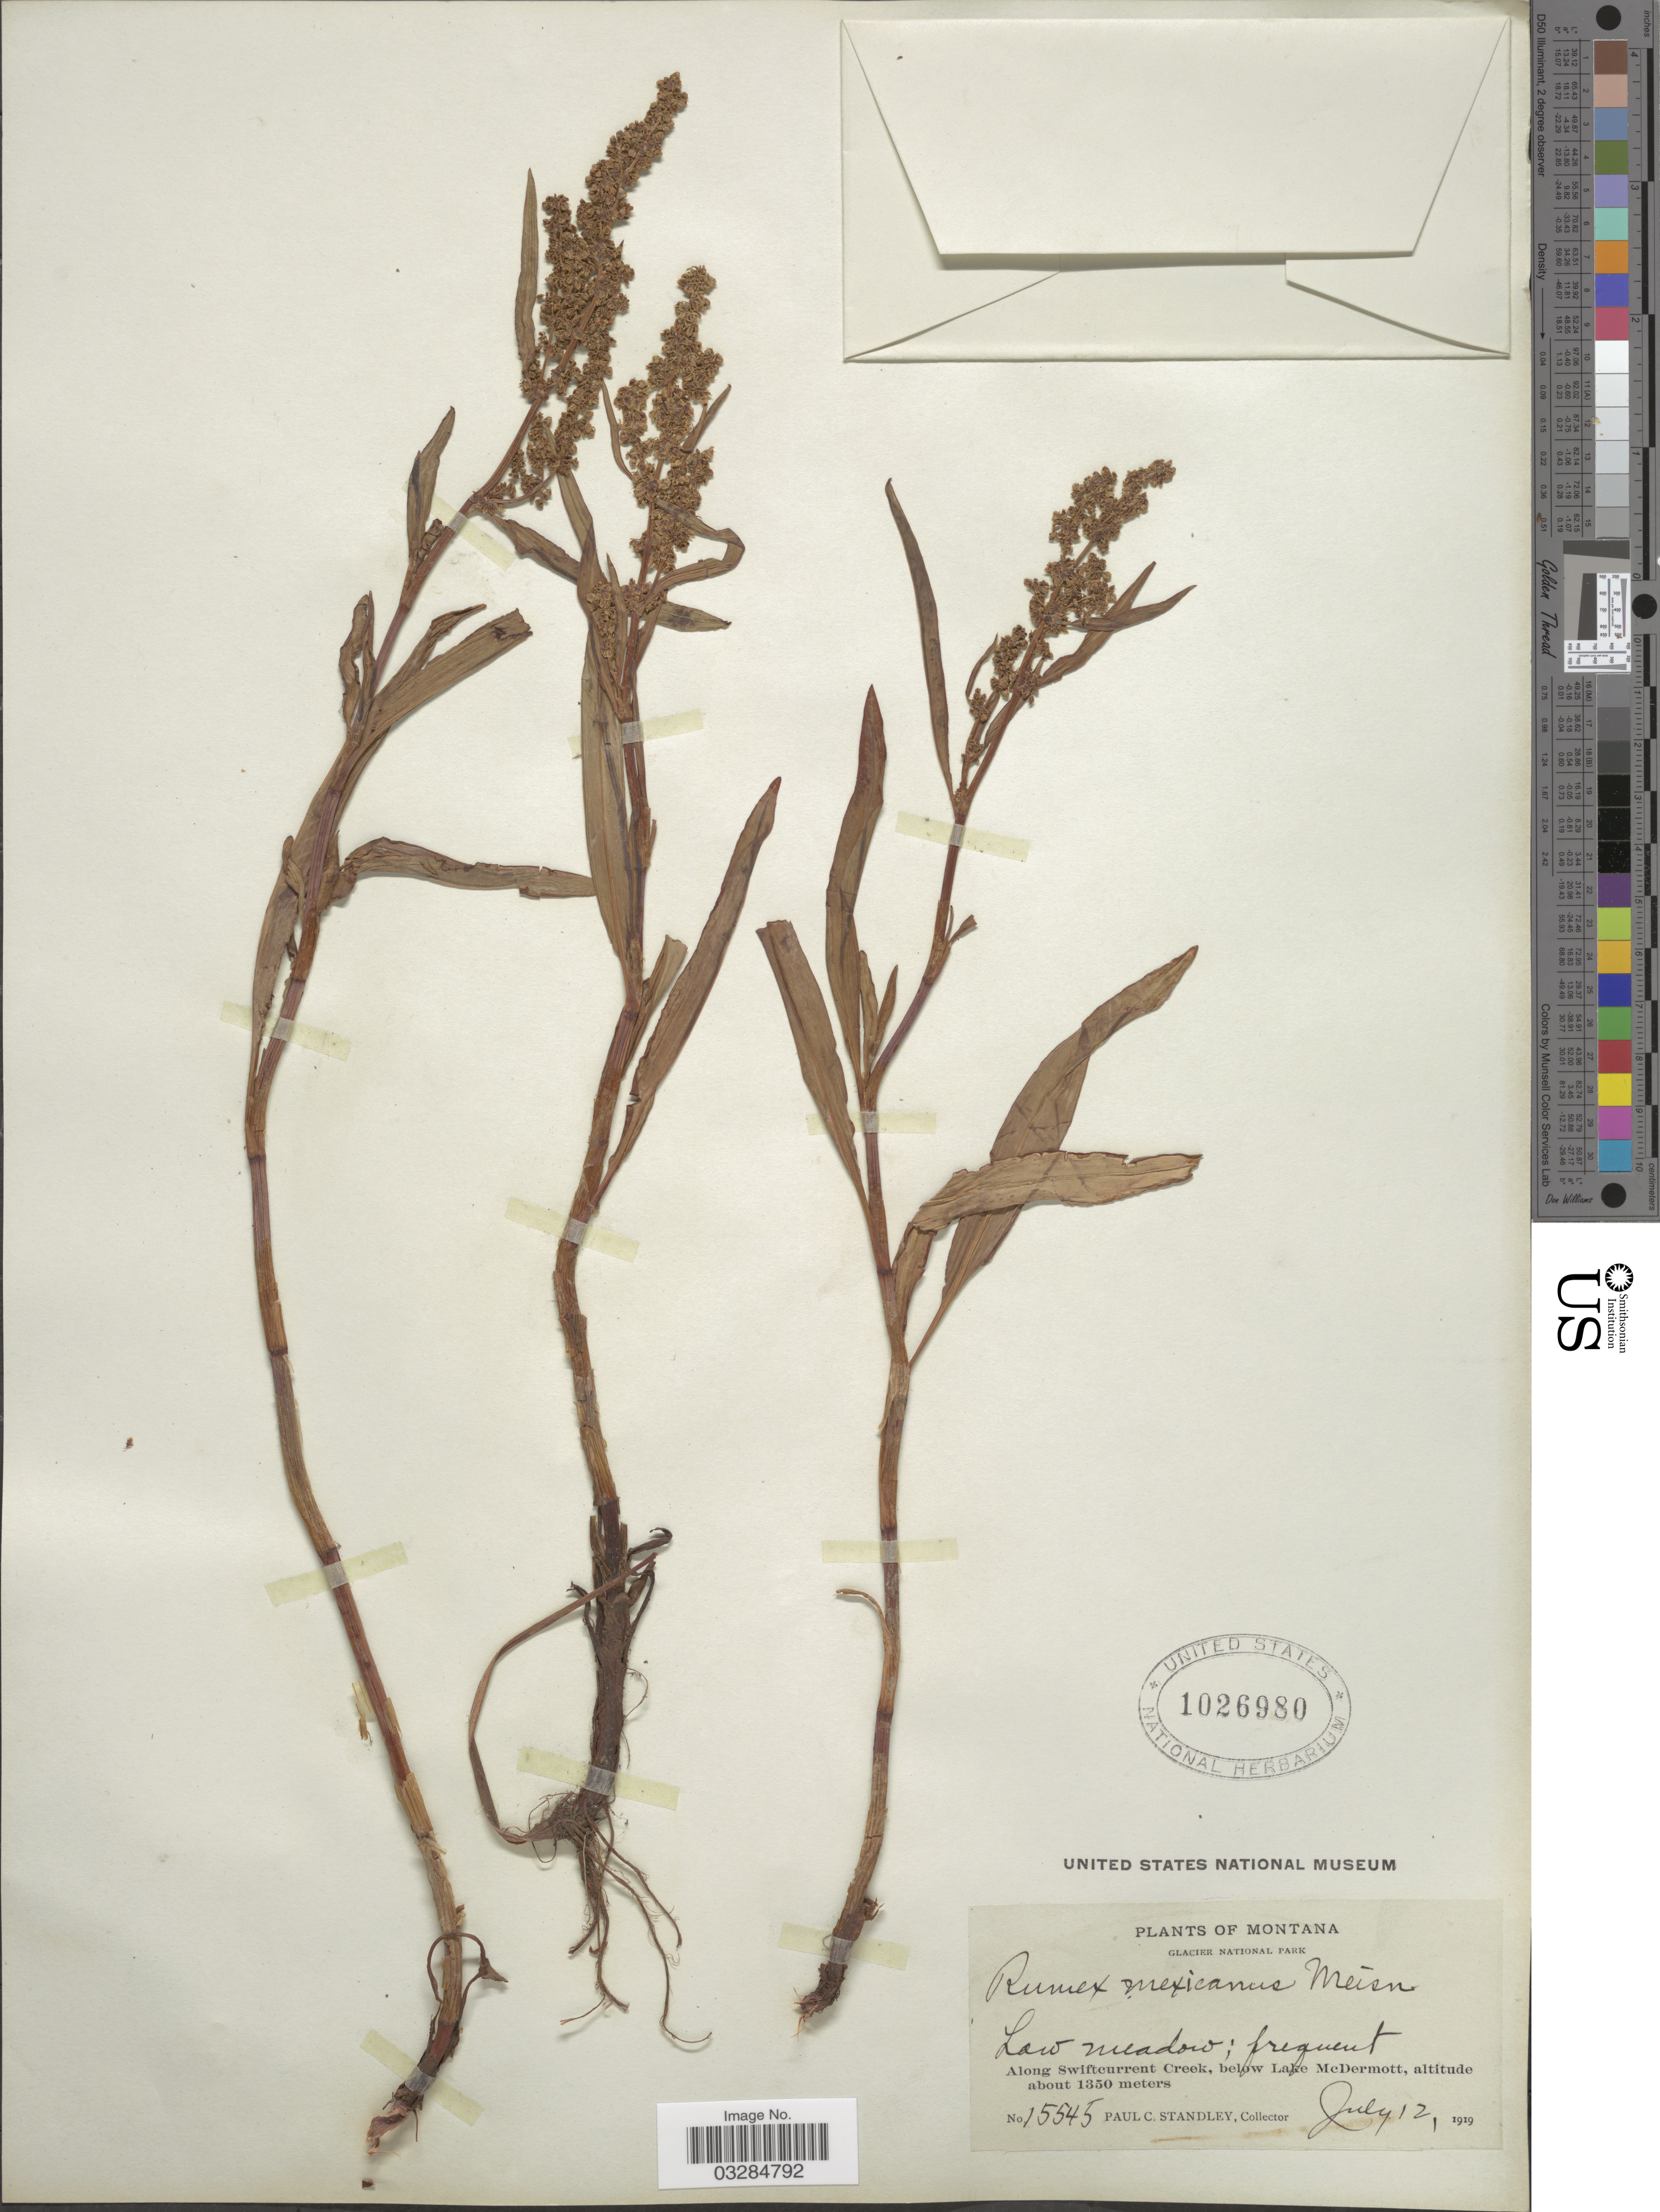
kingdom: Plantae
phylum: Tracheophyta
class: Magnoliopsida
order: Caryophyllales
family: Polygonaceae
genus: Rumex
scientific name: Rumex triangulivalvis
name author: (Danser) Rech. f.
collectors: P. C. Standley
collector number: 15545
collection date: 1919-07-12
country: United States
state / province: Montana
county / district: Glacier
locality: Glacier National Park. Along Swiftcurrent Creek, below Lake McDermott.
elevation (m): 1350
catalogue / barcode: US 1026980